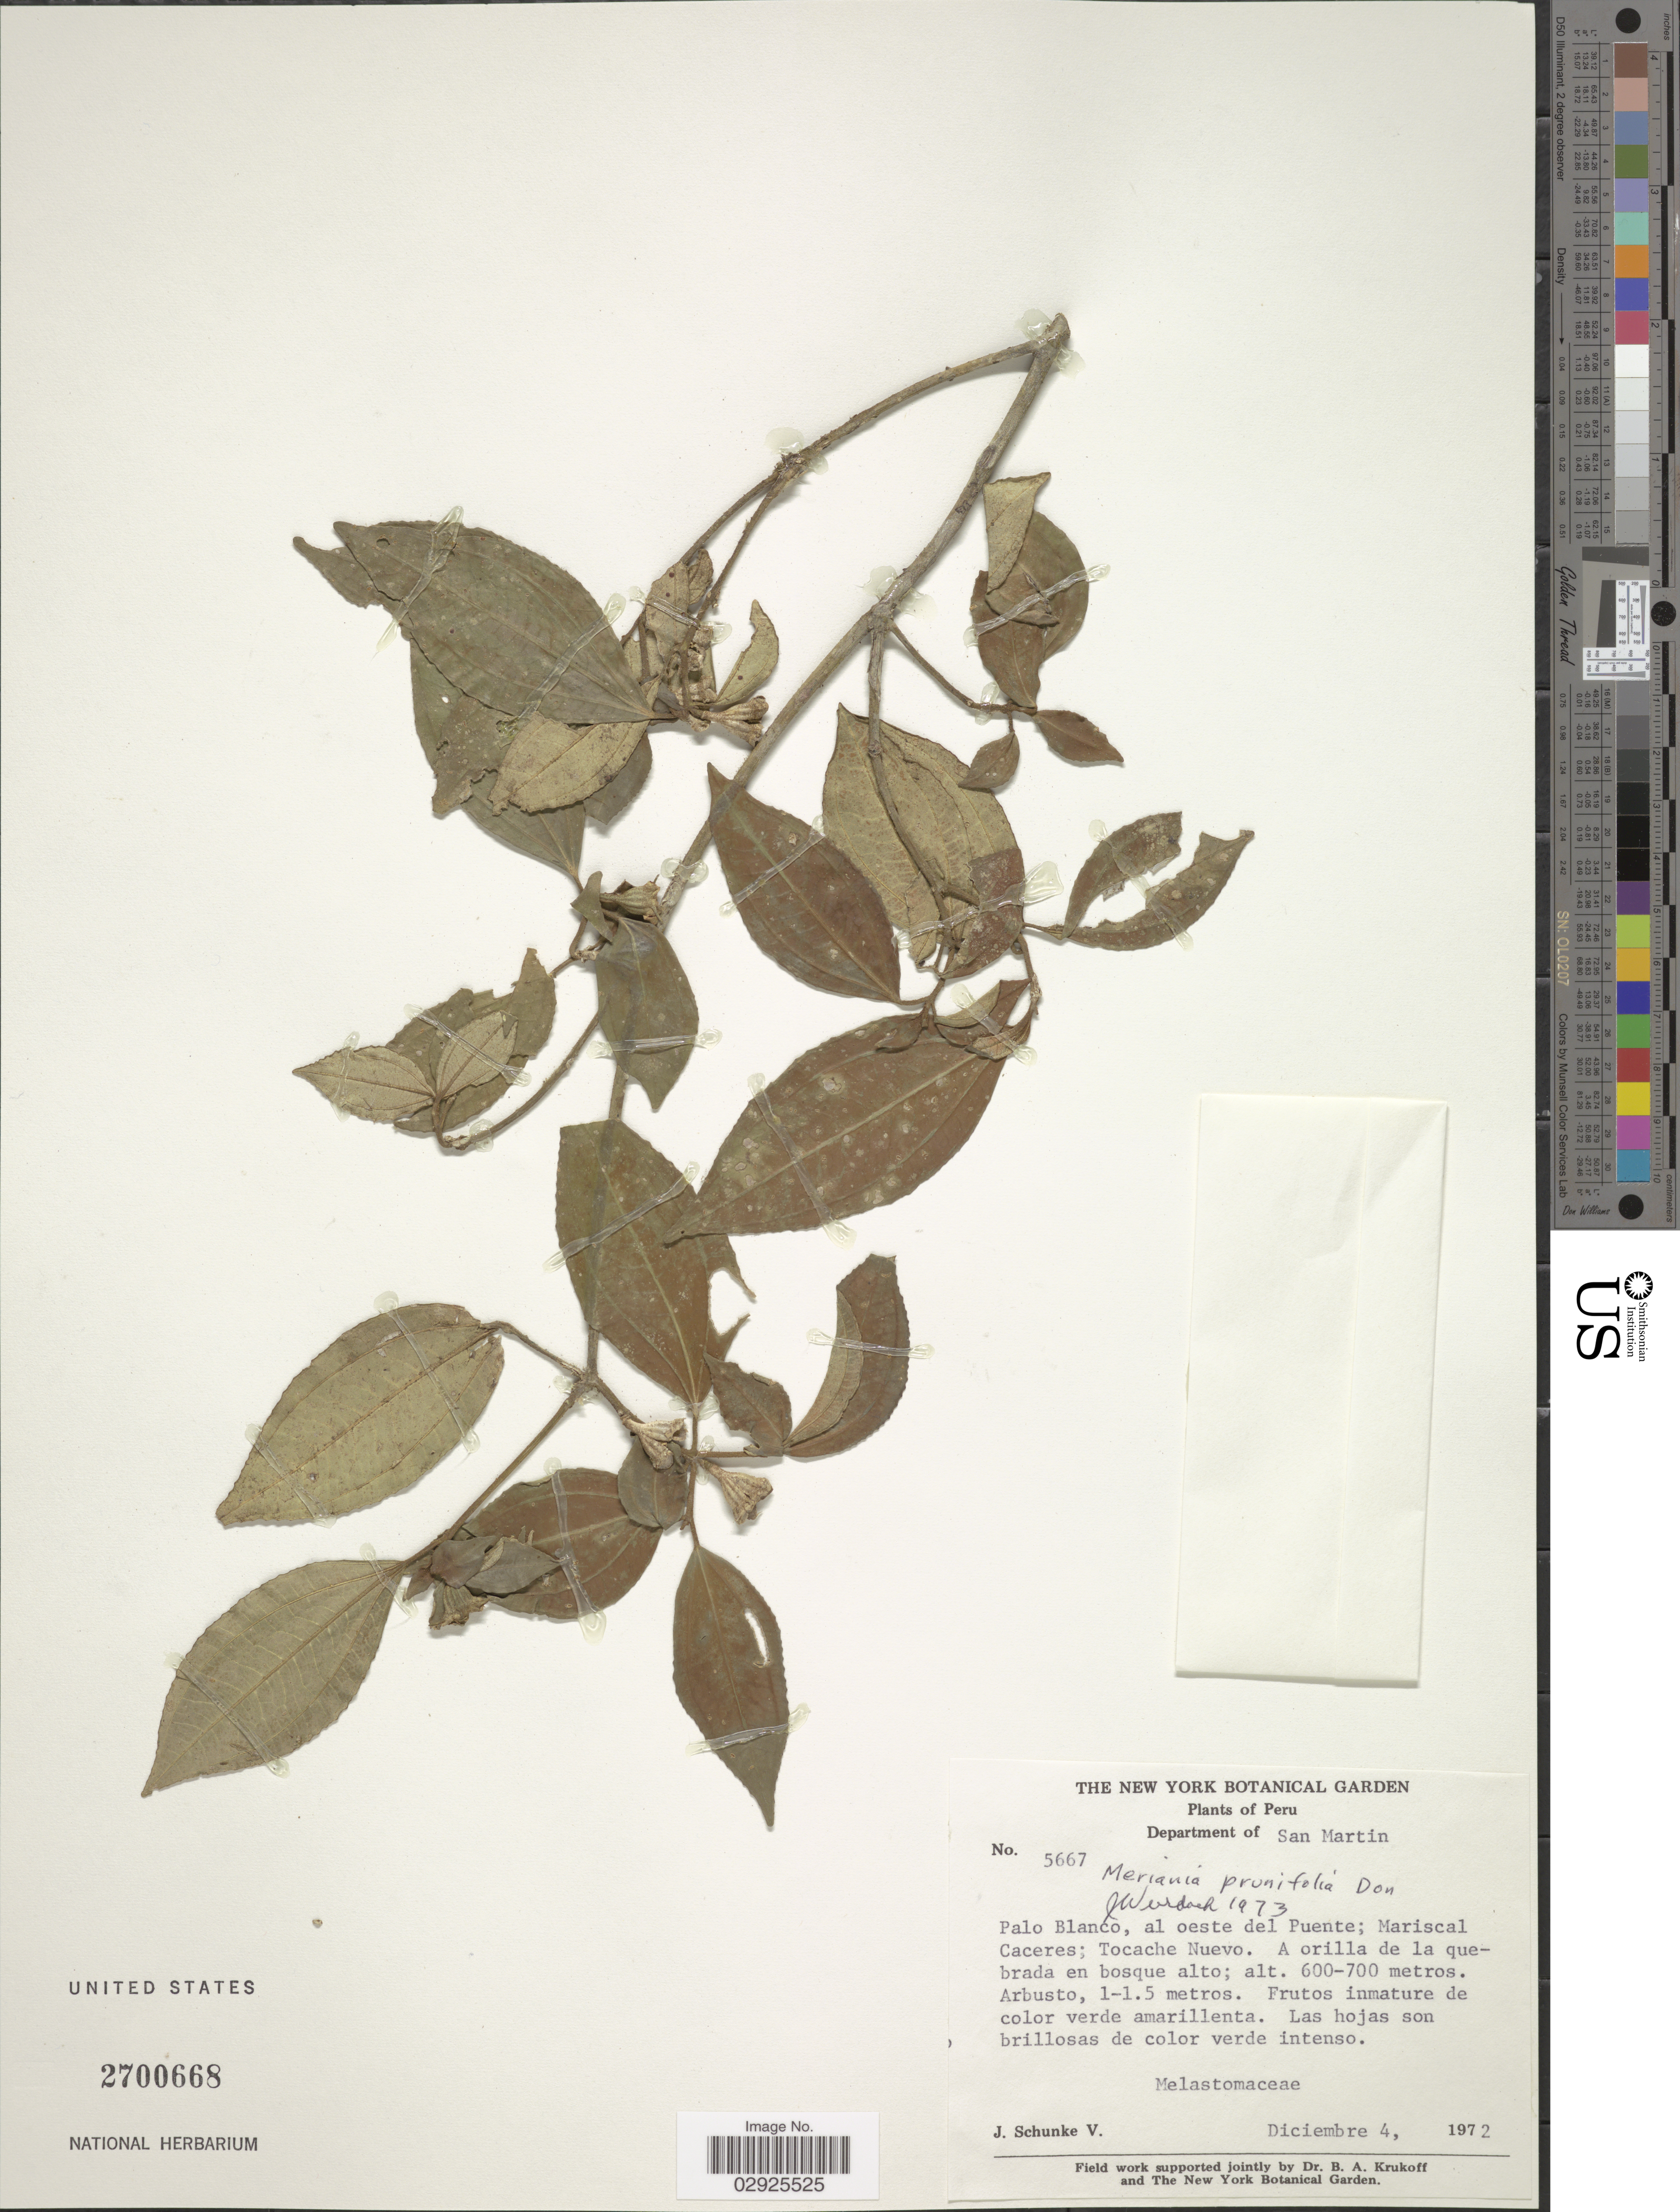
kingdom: Plantae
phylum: Tracheophyta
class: Magnoliopsida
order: Myrtales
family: Melastomataceae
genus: Meriania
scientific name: Meriania prunifolia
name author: D. Don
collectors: J. Schunke Vigo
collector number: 5667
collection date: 1972-12-04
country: Peru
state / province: San Martín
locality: Department of San Martín, Palo Blanco, al oeste del Puente; Mariscal Caceres; Tocache Nuevo.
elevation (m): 600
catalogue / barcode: US 2700668